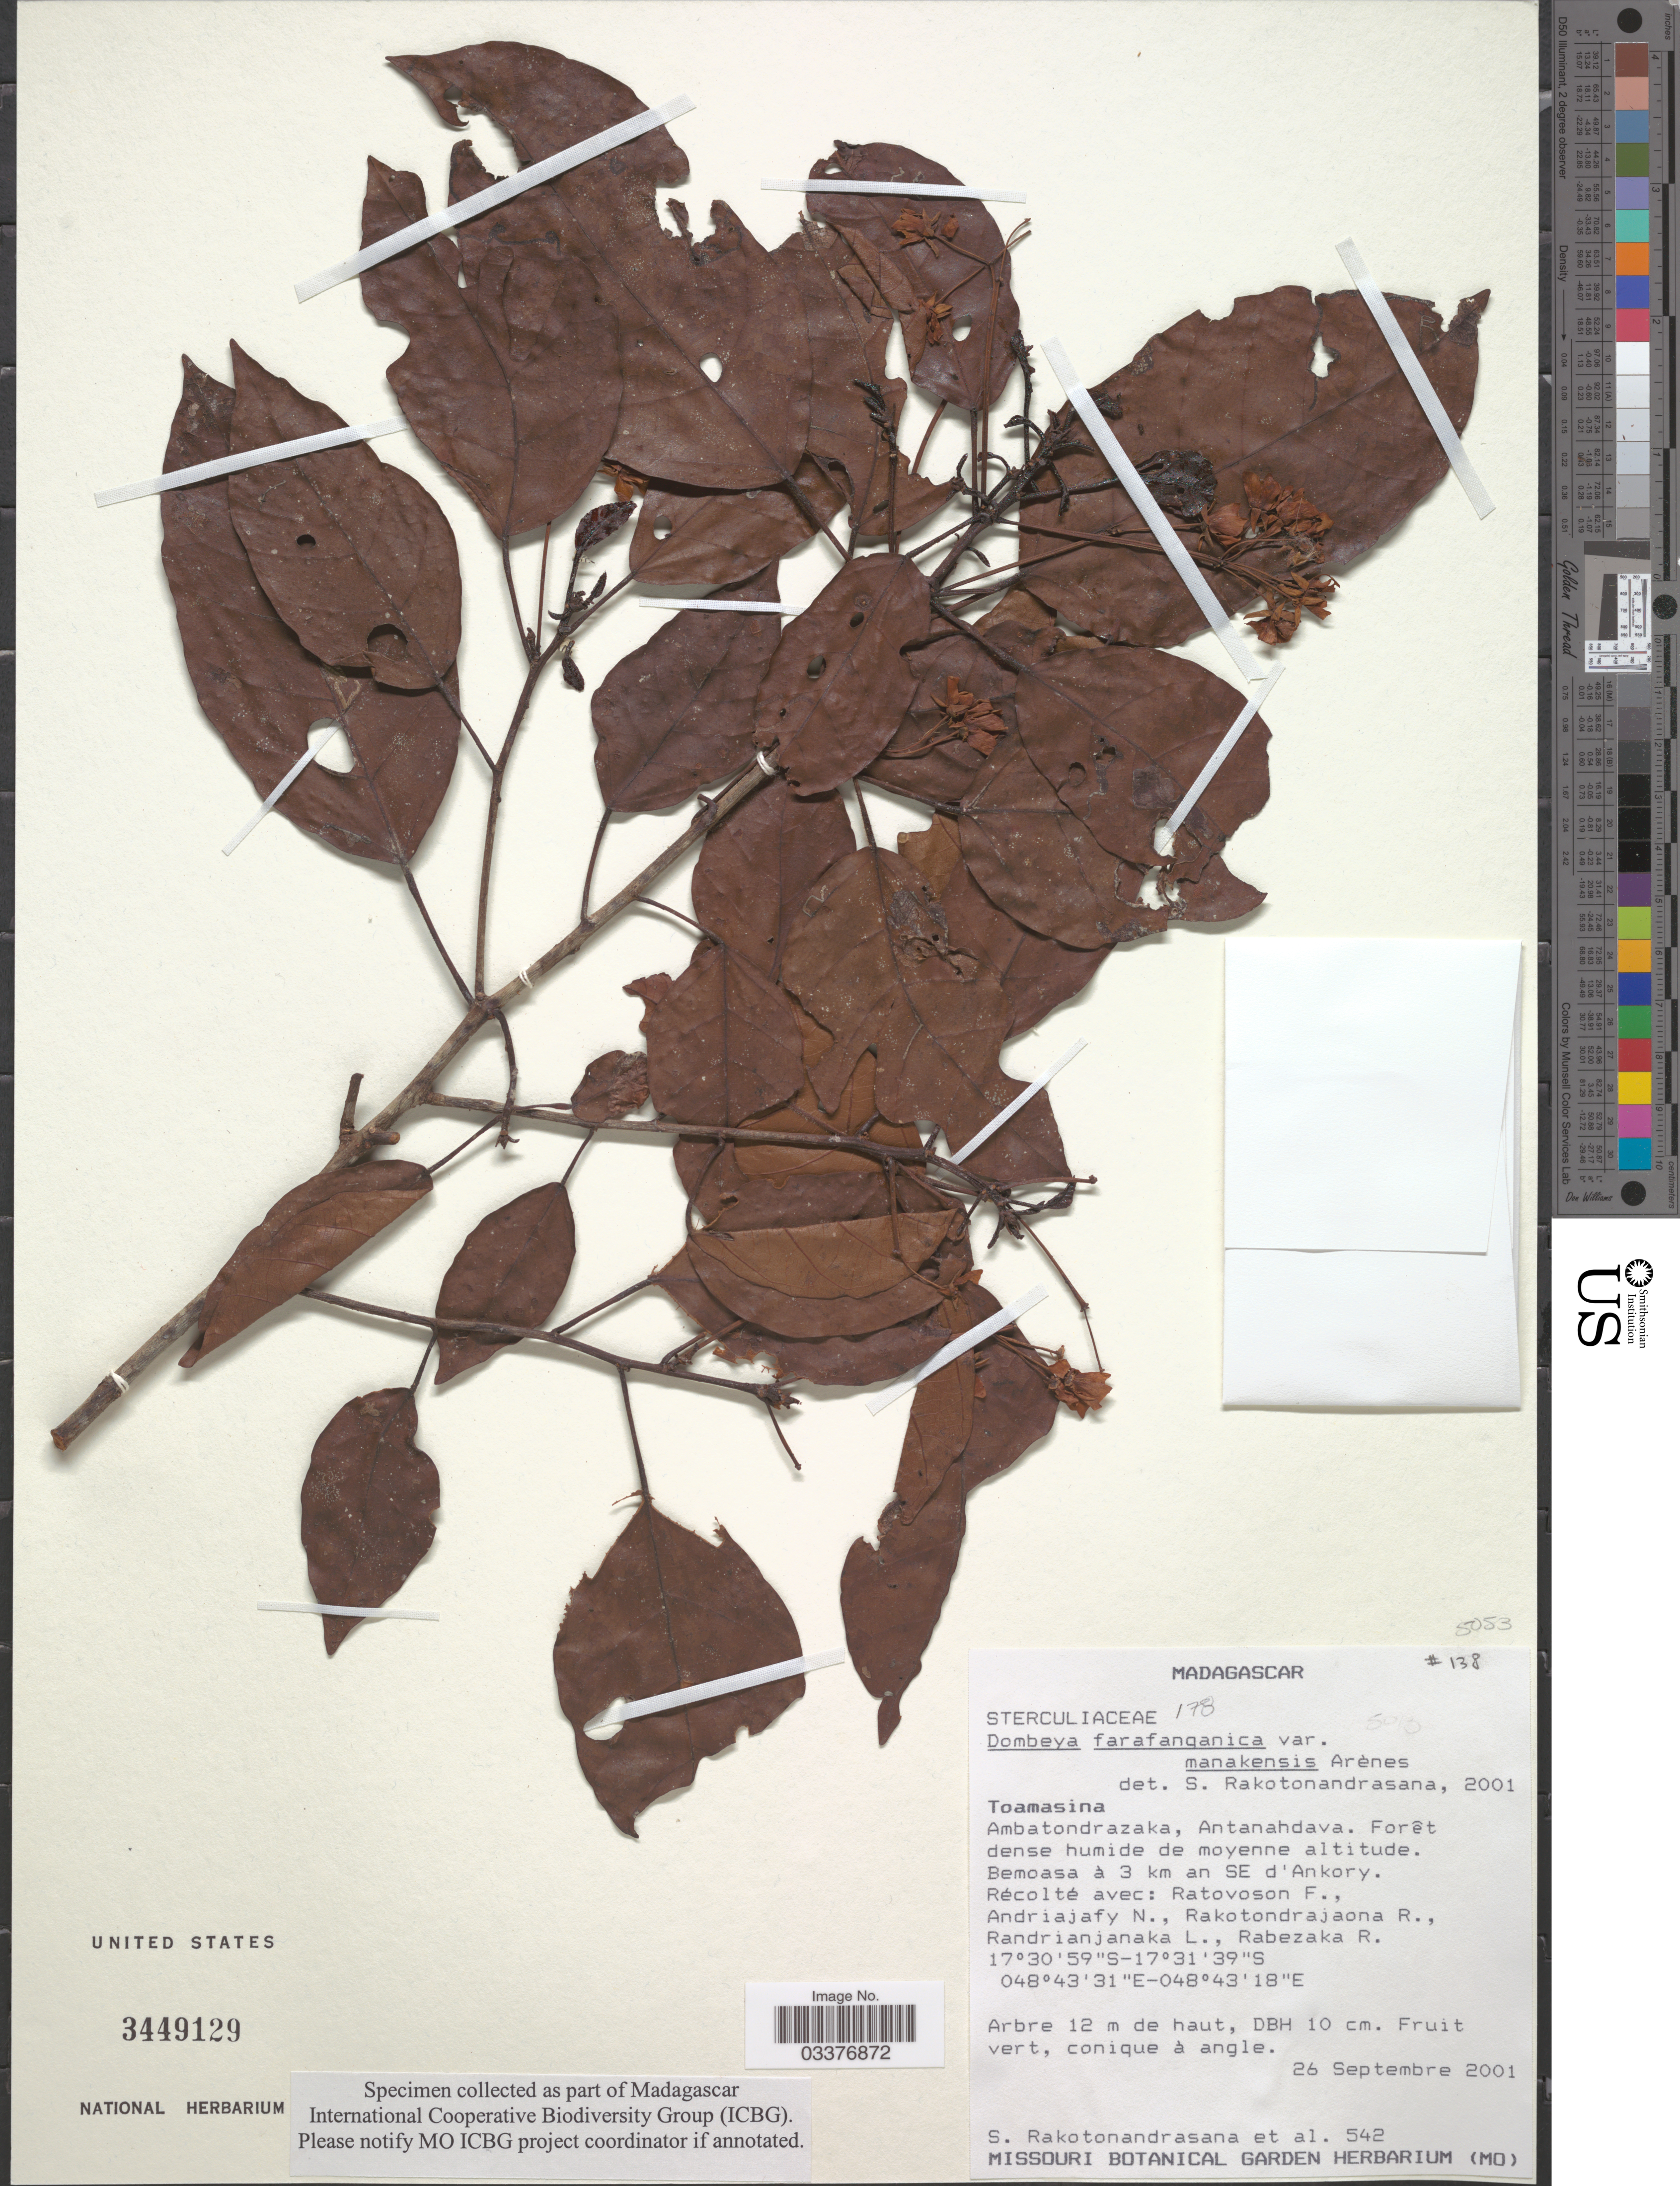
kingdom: Plantae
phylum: Tracheophyta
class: Magnoliopsida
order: Malvales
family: Malvaceae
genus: Dombeya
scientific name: Dombeya decanthera subsp. farafanganica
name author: (Arènes) Appleq.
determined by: Dorr, L. J., (BOT), Smithsonian Institution - National Museum of Natural History (UNITED STATES)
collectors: S. Rakotonandrasana, F. Ratovoson, N. Andriajafy, R. Rakotondrajaona & et al.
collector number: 542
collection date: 2001-09-26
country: Madagascar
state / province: Alaotra Mangoro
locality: Ambatondrazaka, Antanahdava. Forêt dense humide de moyenne altitude. Bemoasa à 3 km an SE d'Ankory.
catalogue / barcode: US 3449129